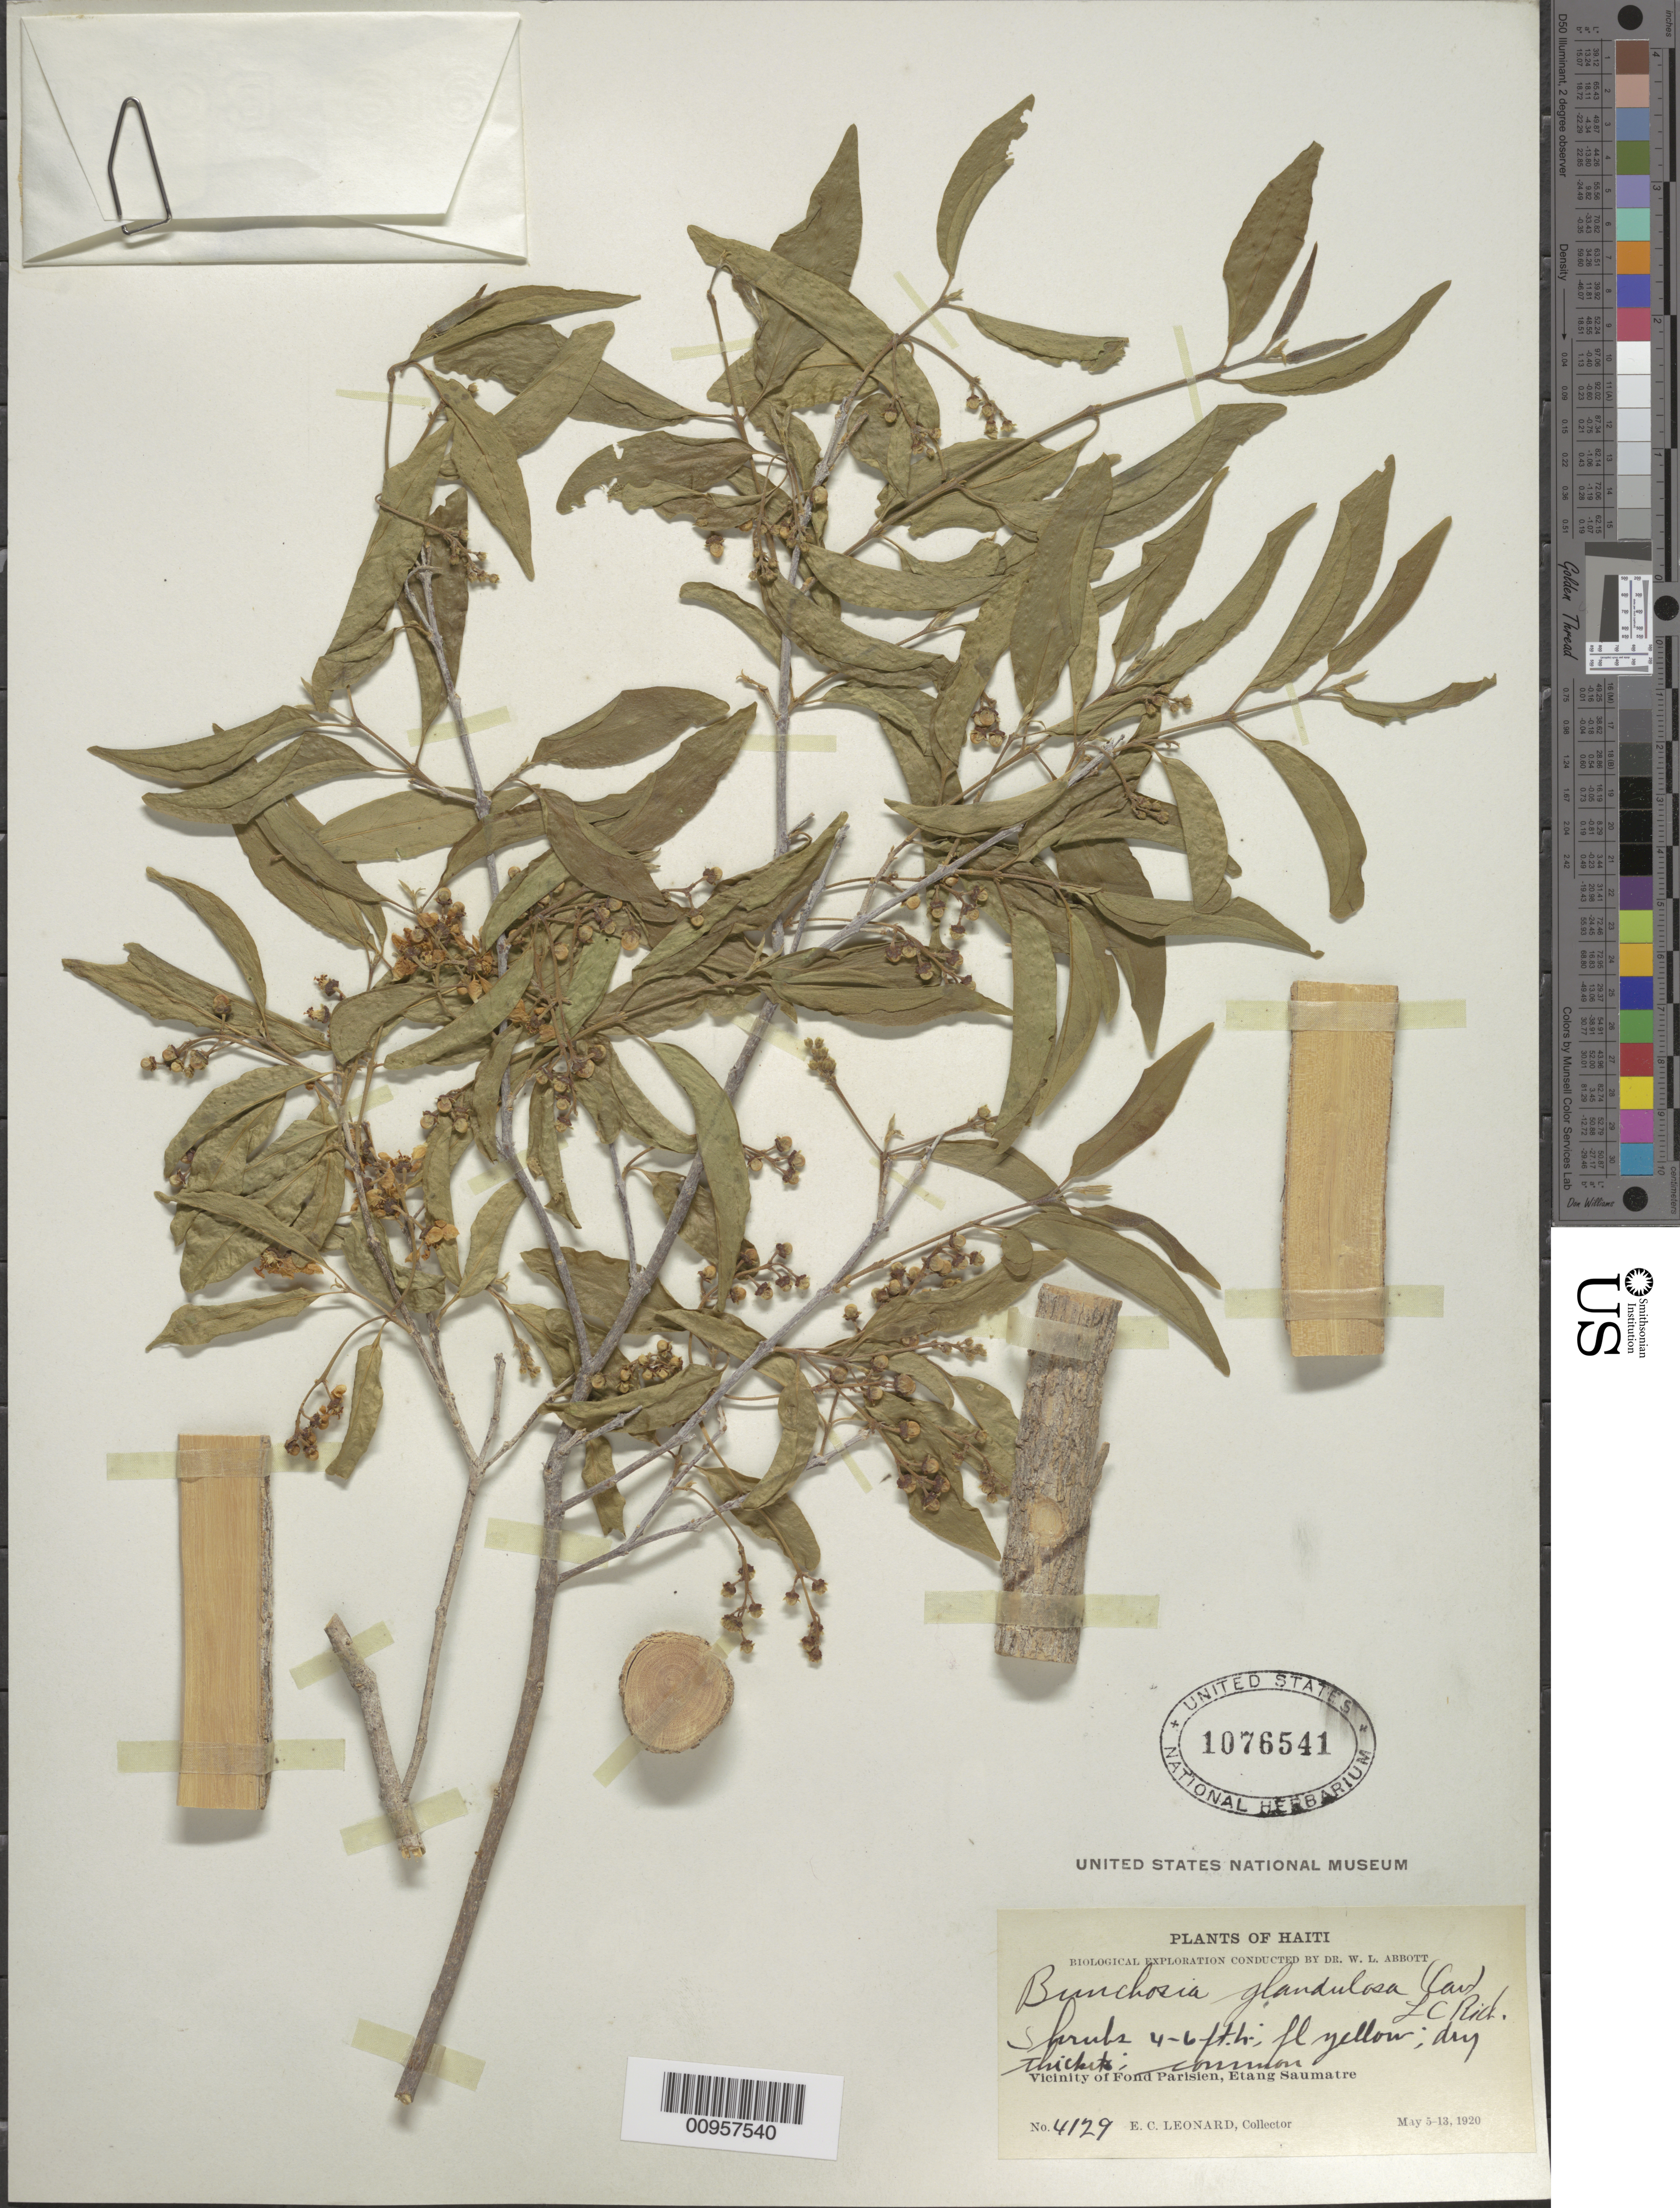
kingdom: Plantae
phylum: Tracheophyta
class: Magnoliopsida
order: Malpighiales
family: Malpighiaceae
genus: Bunchosia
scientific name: Bunchosia glandulosa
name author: (Cav.) DC.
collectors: E. C. Leonard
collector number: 4129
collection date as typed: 05 May 1920 to 13 May 1920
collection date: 1920-05-05/1920-05-13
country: Haiti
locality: Vicinity of Fond Parisien, Etang Saumatre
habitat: Dry thickets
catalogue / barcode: US 1076541